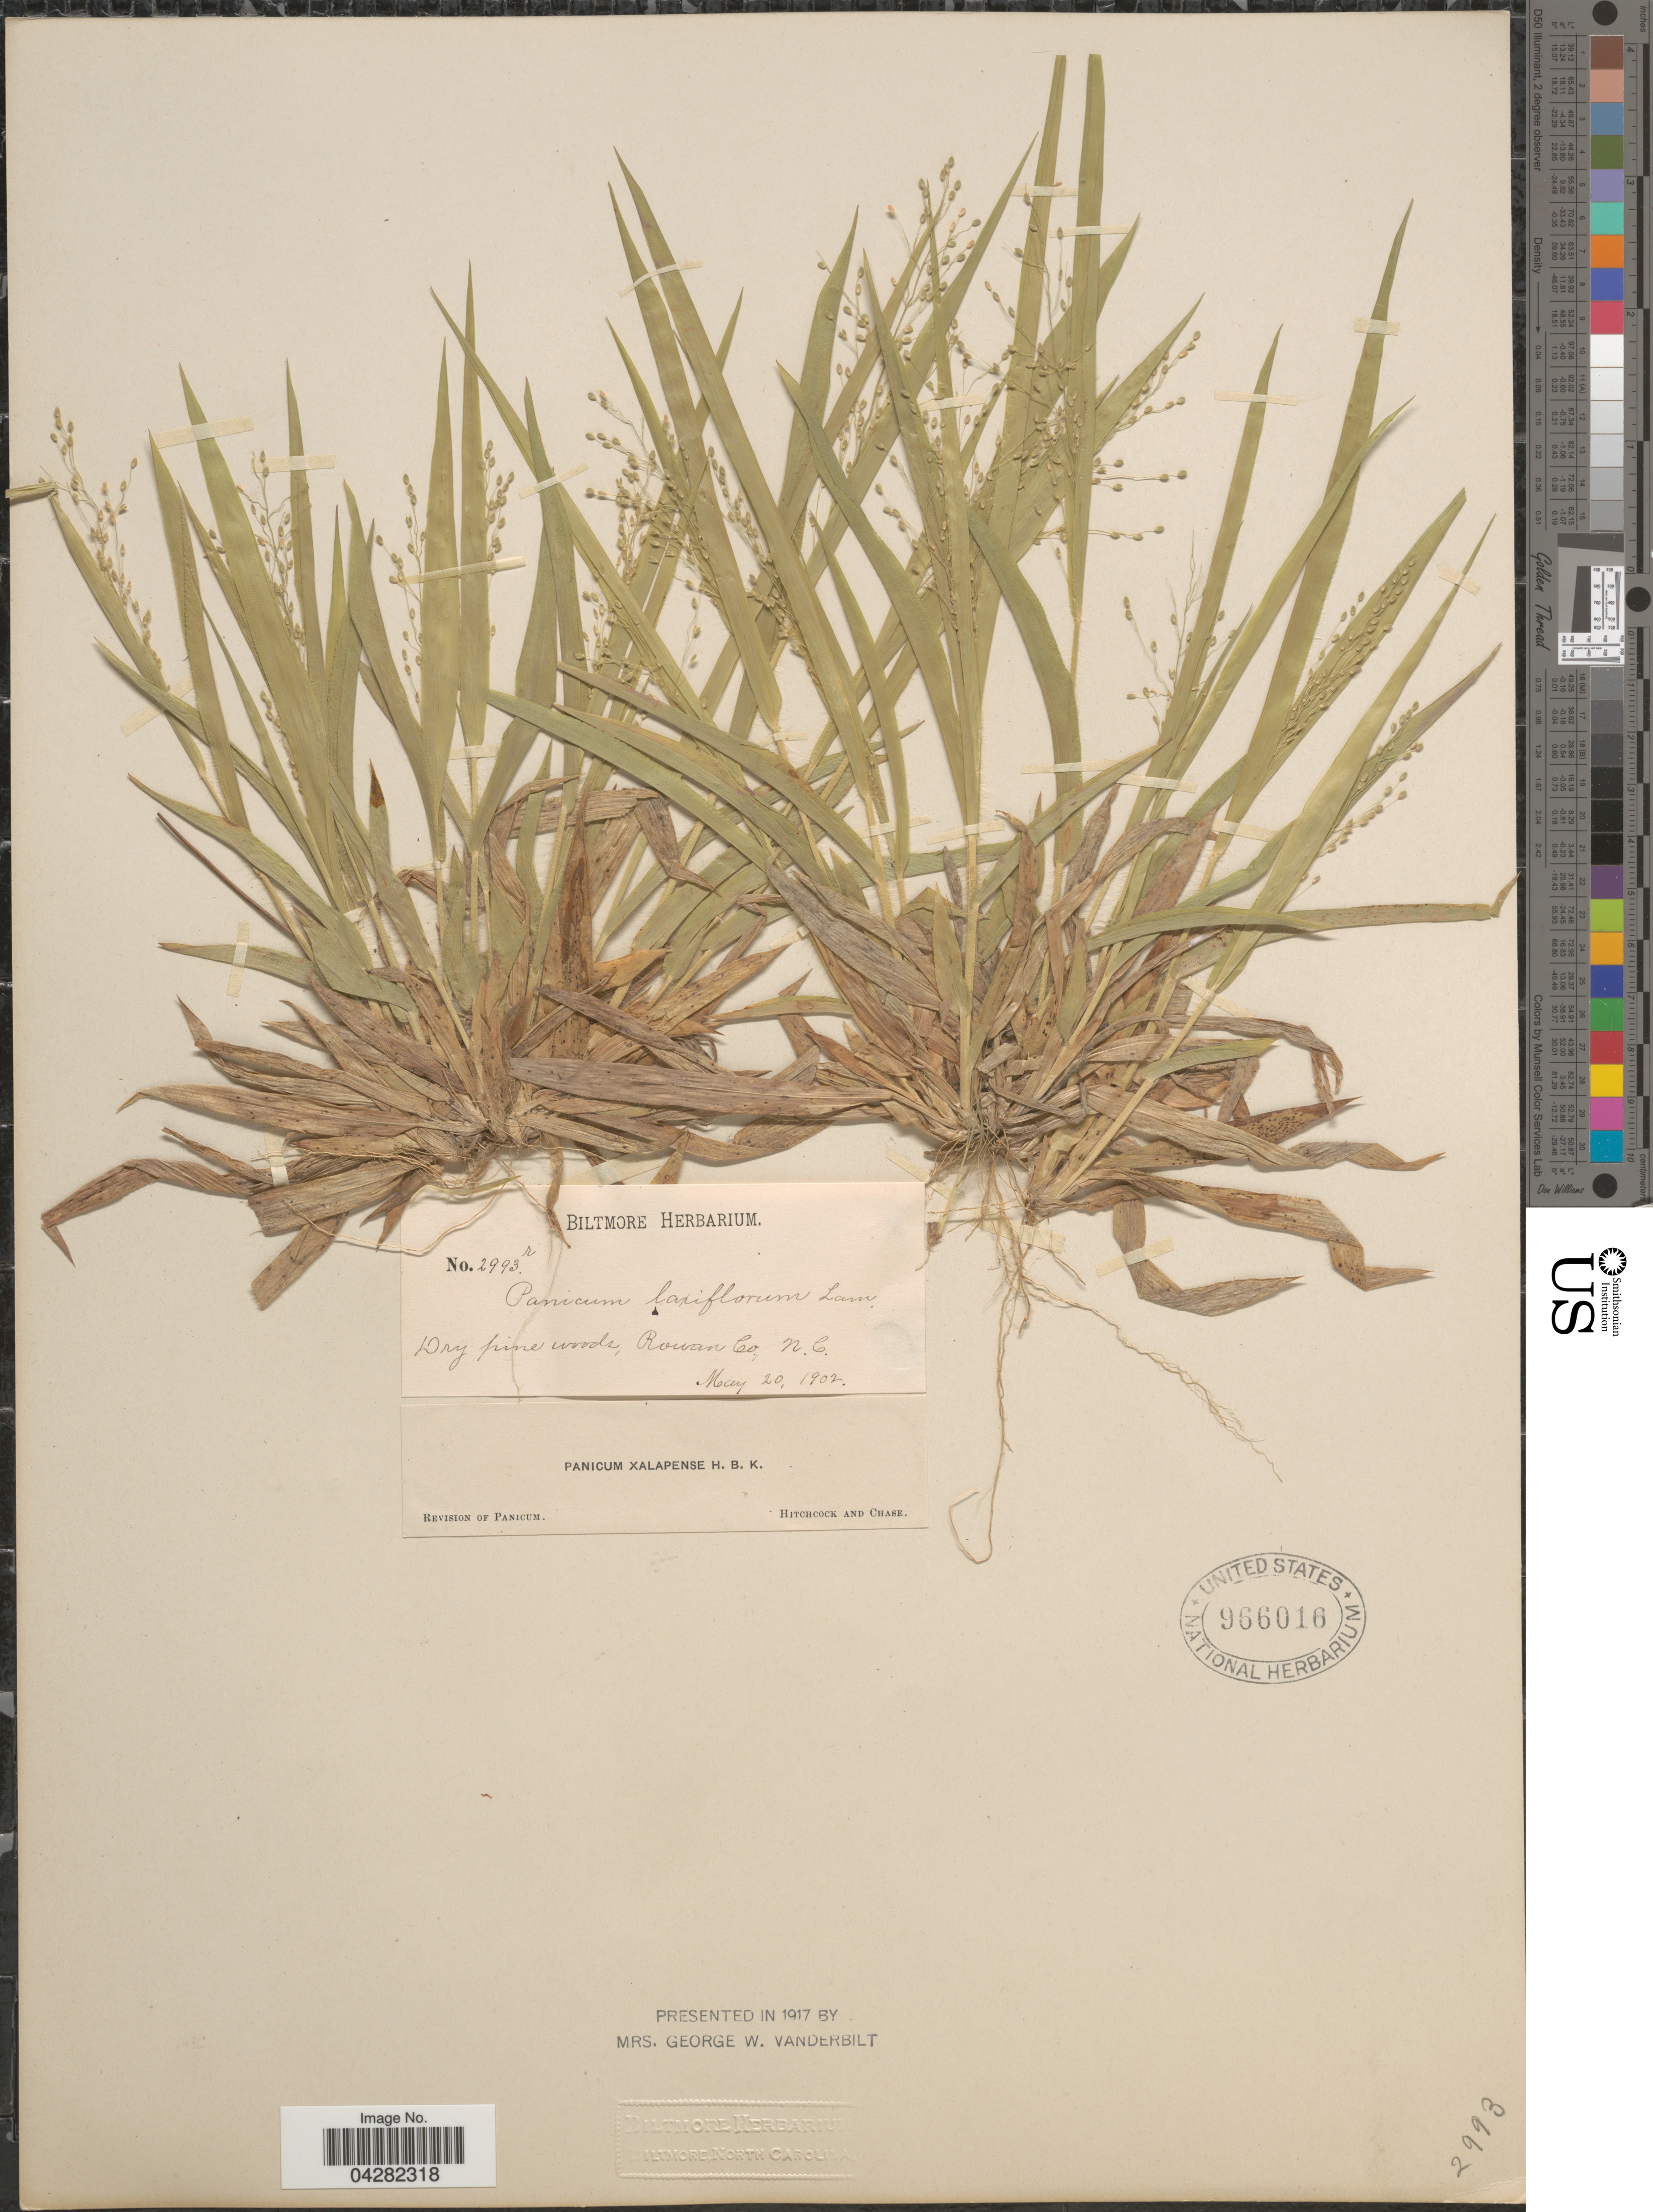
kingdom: Plantae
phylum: Tracheophyta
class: Liliopsida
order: Poales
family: Poaceae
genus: Dichanthelium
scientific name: Dichanthelium laxiflorum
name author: (Lam.) Gould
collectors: ex herb. Biltmore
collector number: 2993r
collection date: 1902-05-20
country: United States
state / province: North Carolina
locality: Dry pine woods, Rowan Co.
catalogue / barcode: US 966016